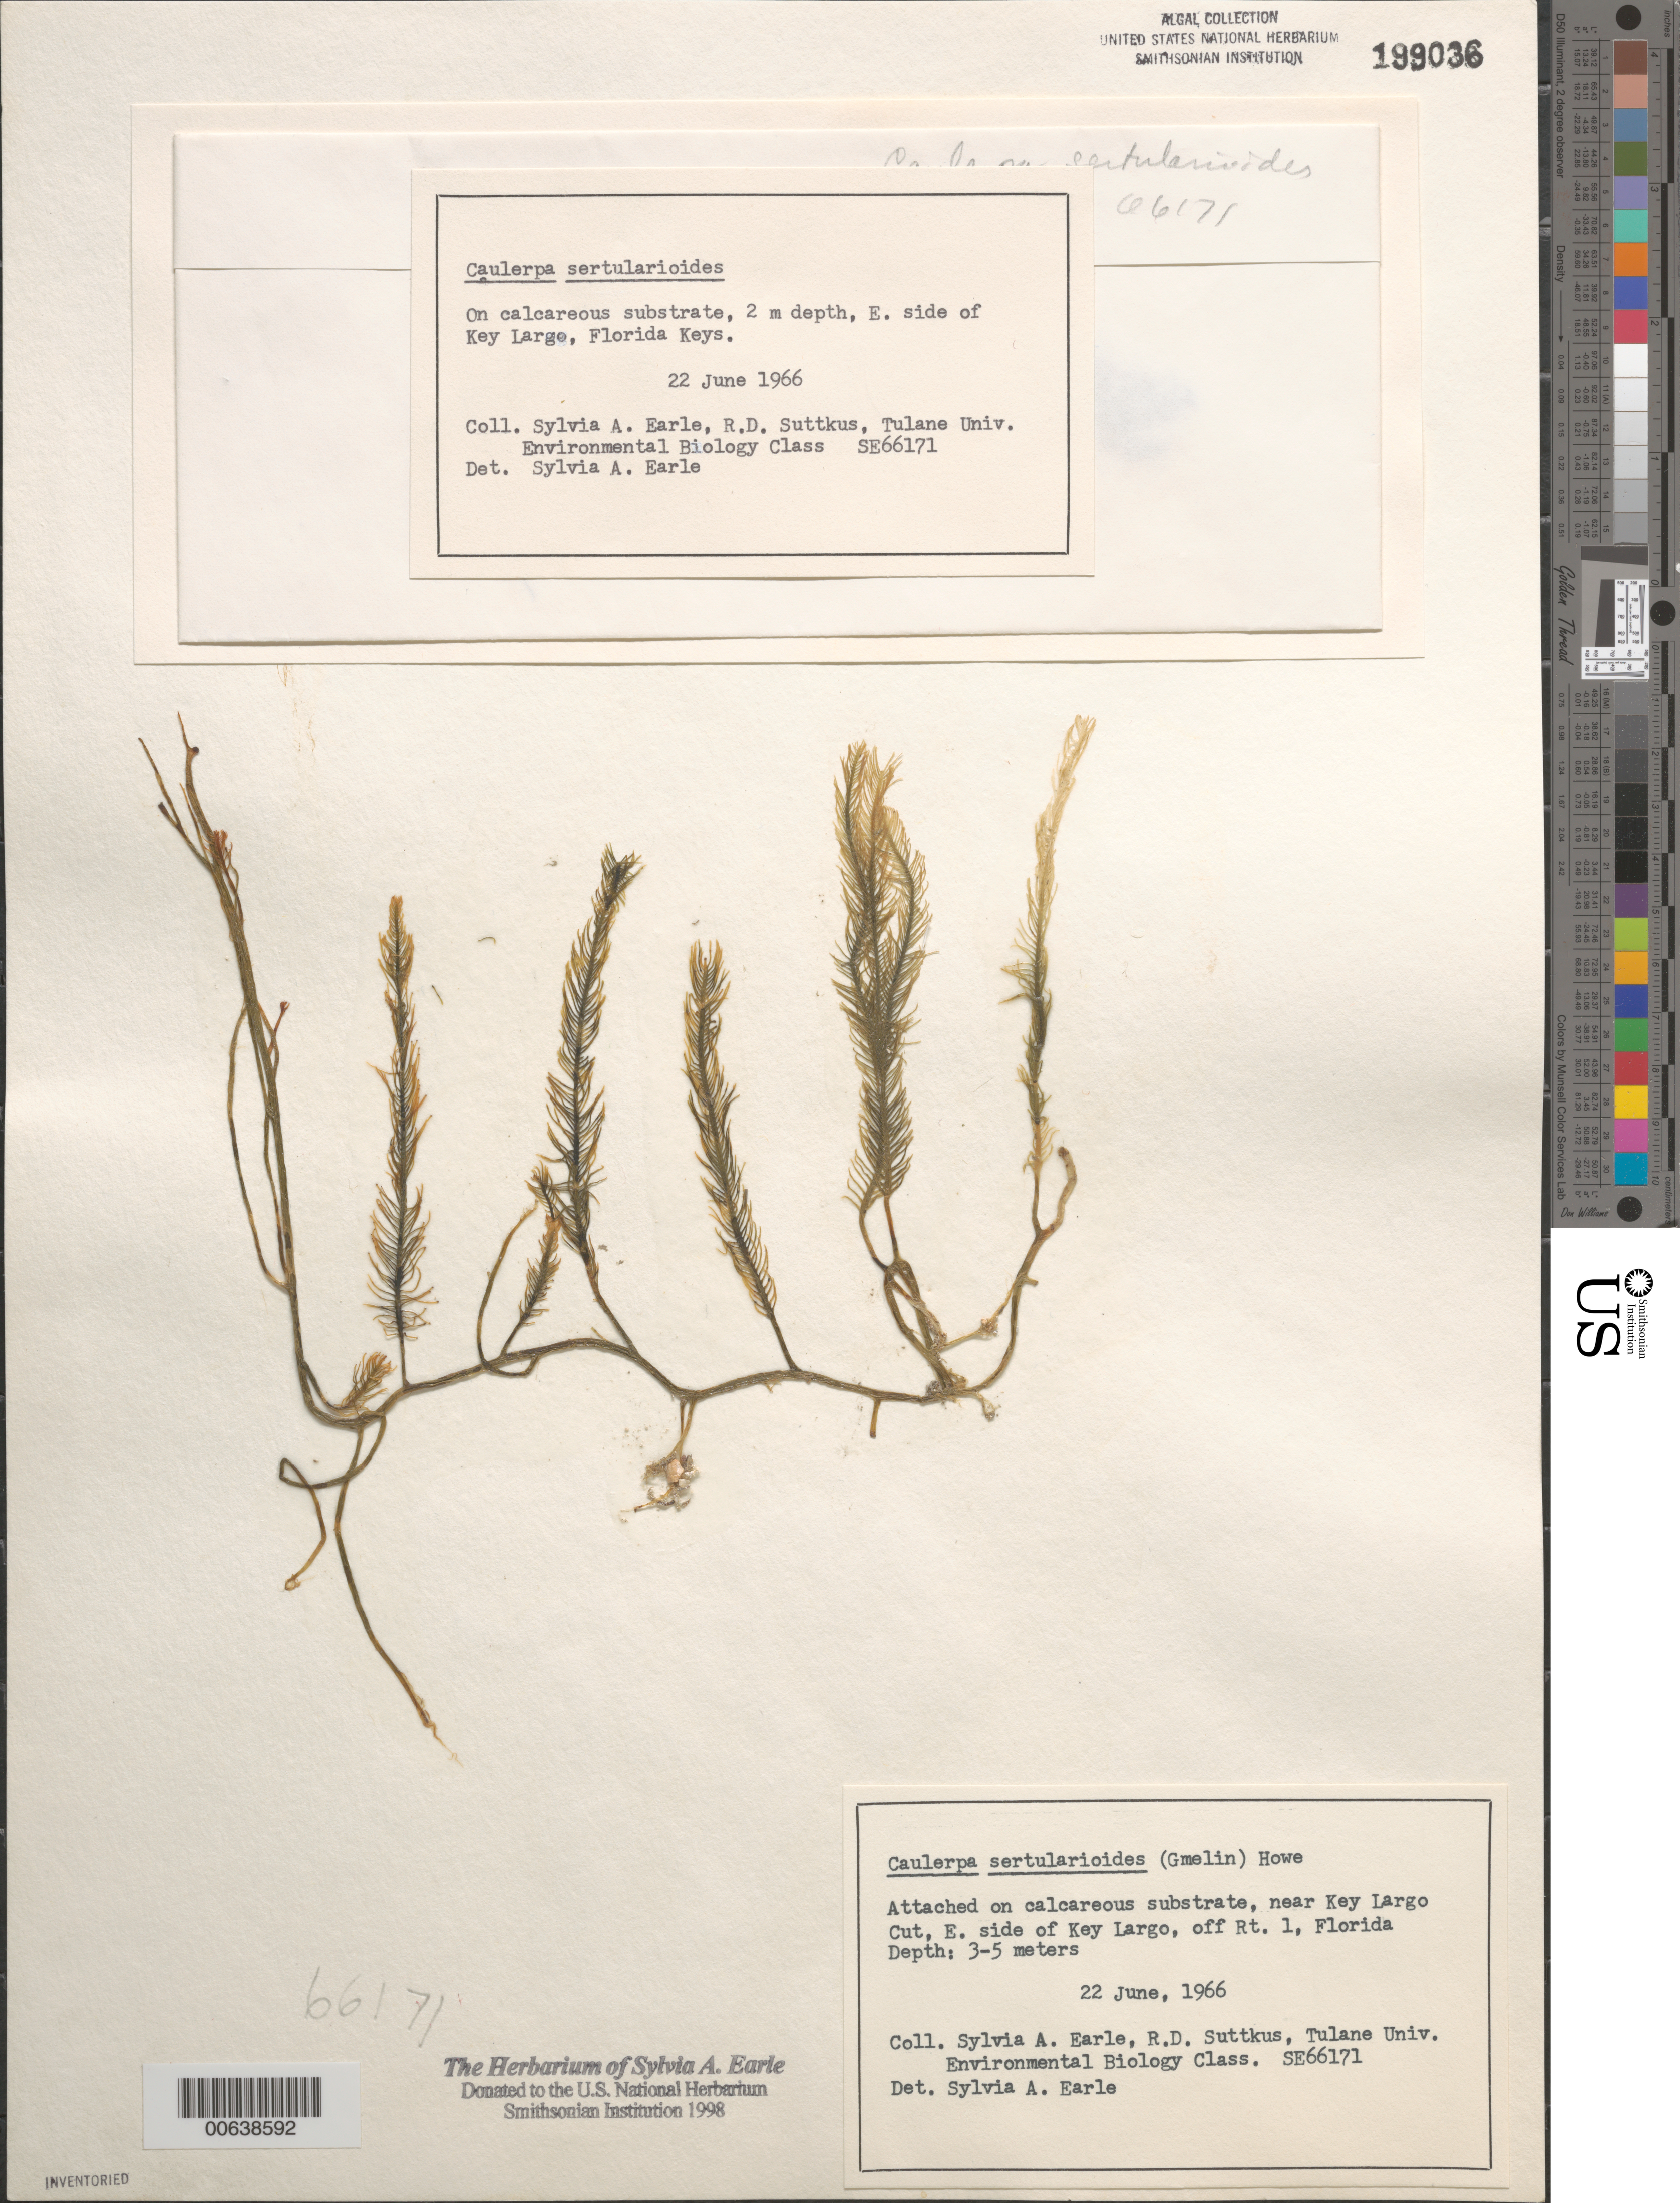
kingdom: Plantae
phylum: Chlorophyta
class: Ulvophyceae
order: Bryopsidales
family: Caulerpaceae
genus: Caulerpa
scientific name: Caulerpa sertularioides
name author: (S.G. Gmel.) M. Howe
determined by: Earle, S. A.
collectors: S. A. Earle, R. Suttkus & Tulane Univ. Env. Biol. Class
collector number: Se 66171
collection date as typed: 22 Jun 1966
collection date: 1966-06-22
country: United States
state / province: Florida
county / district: Monroe County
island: Key Largo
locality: Off US Route 1, near Key Largo Cut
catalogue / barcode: US 199036